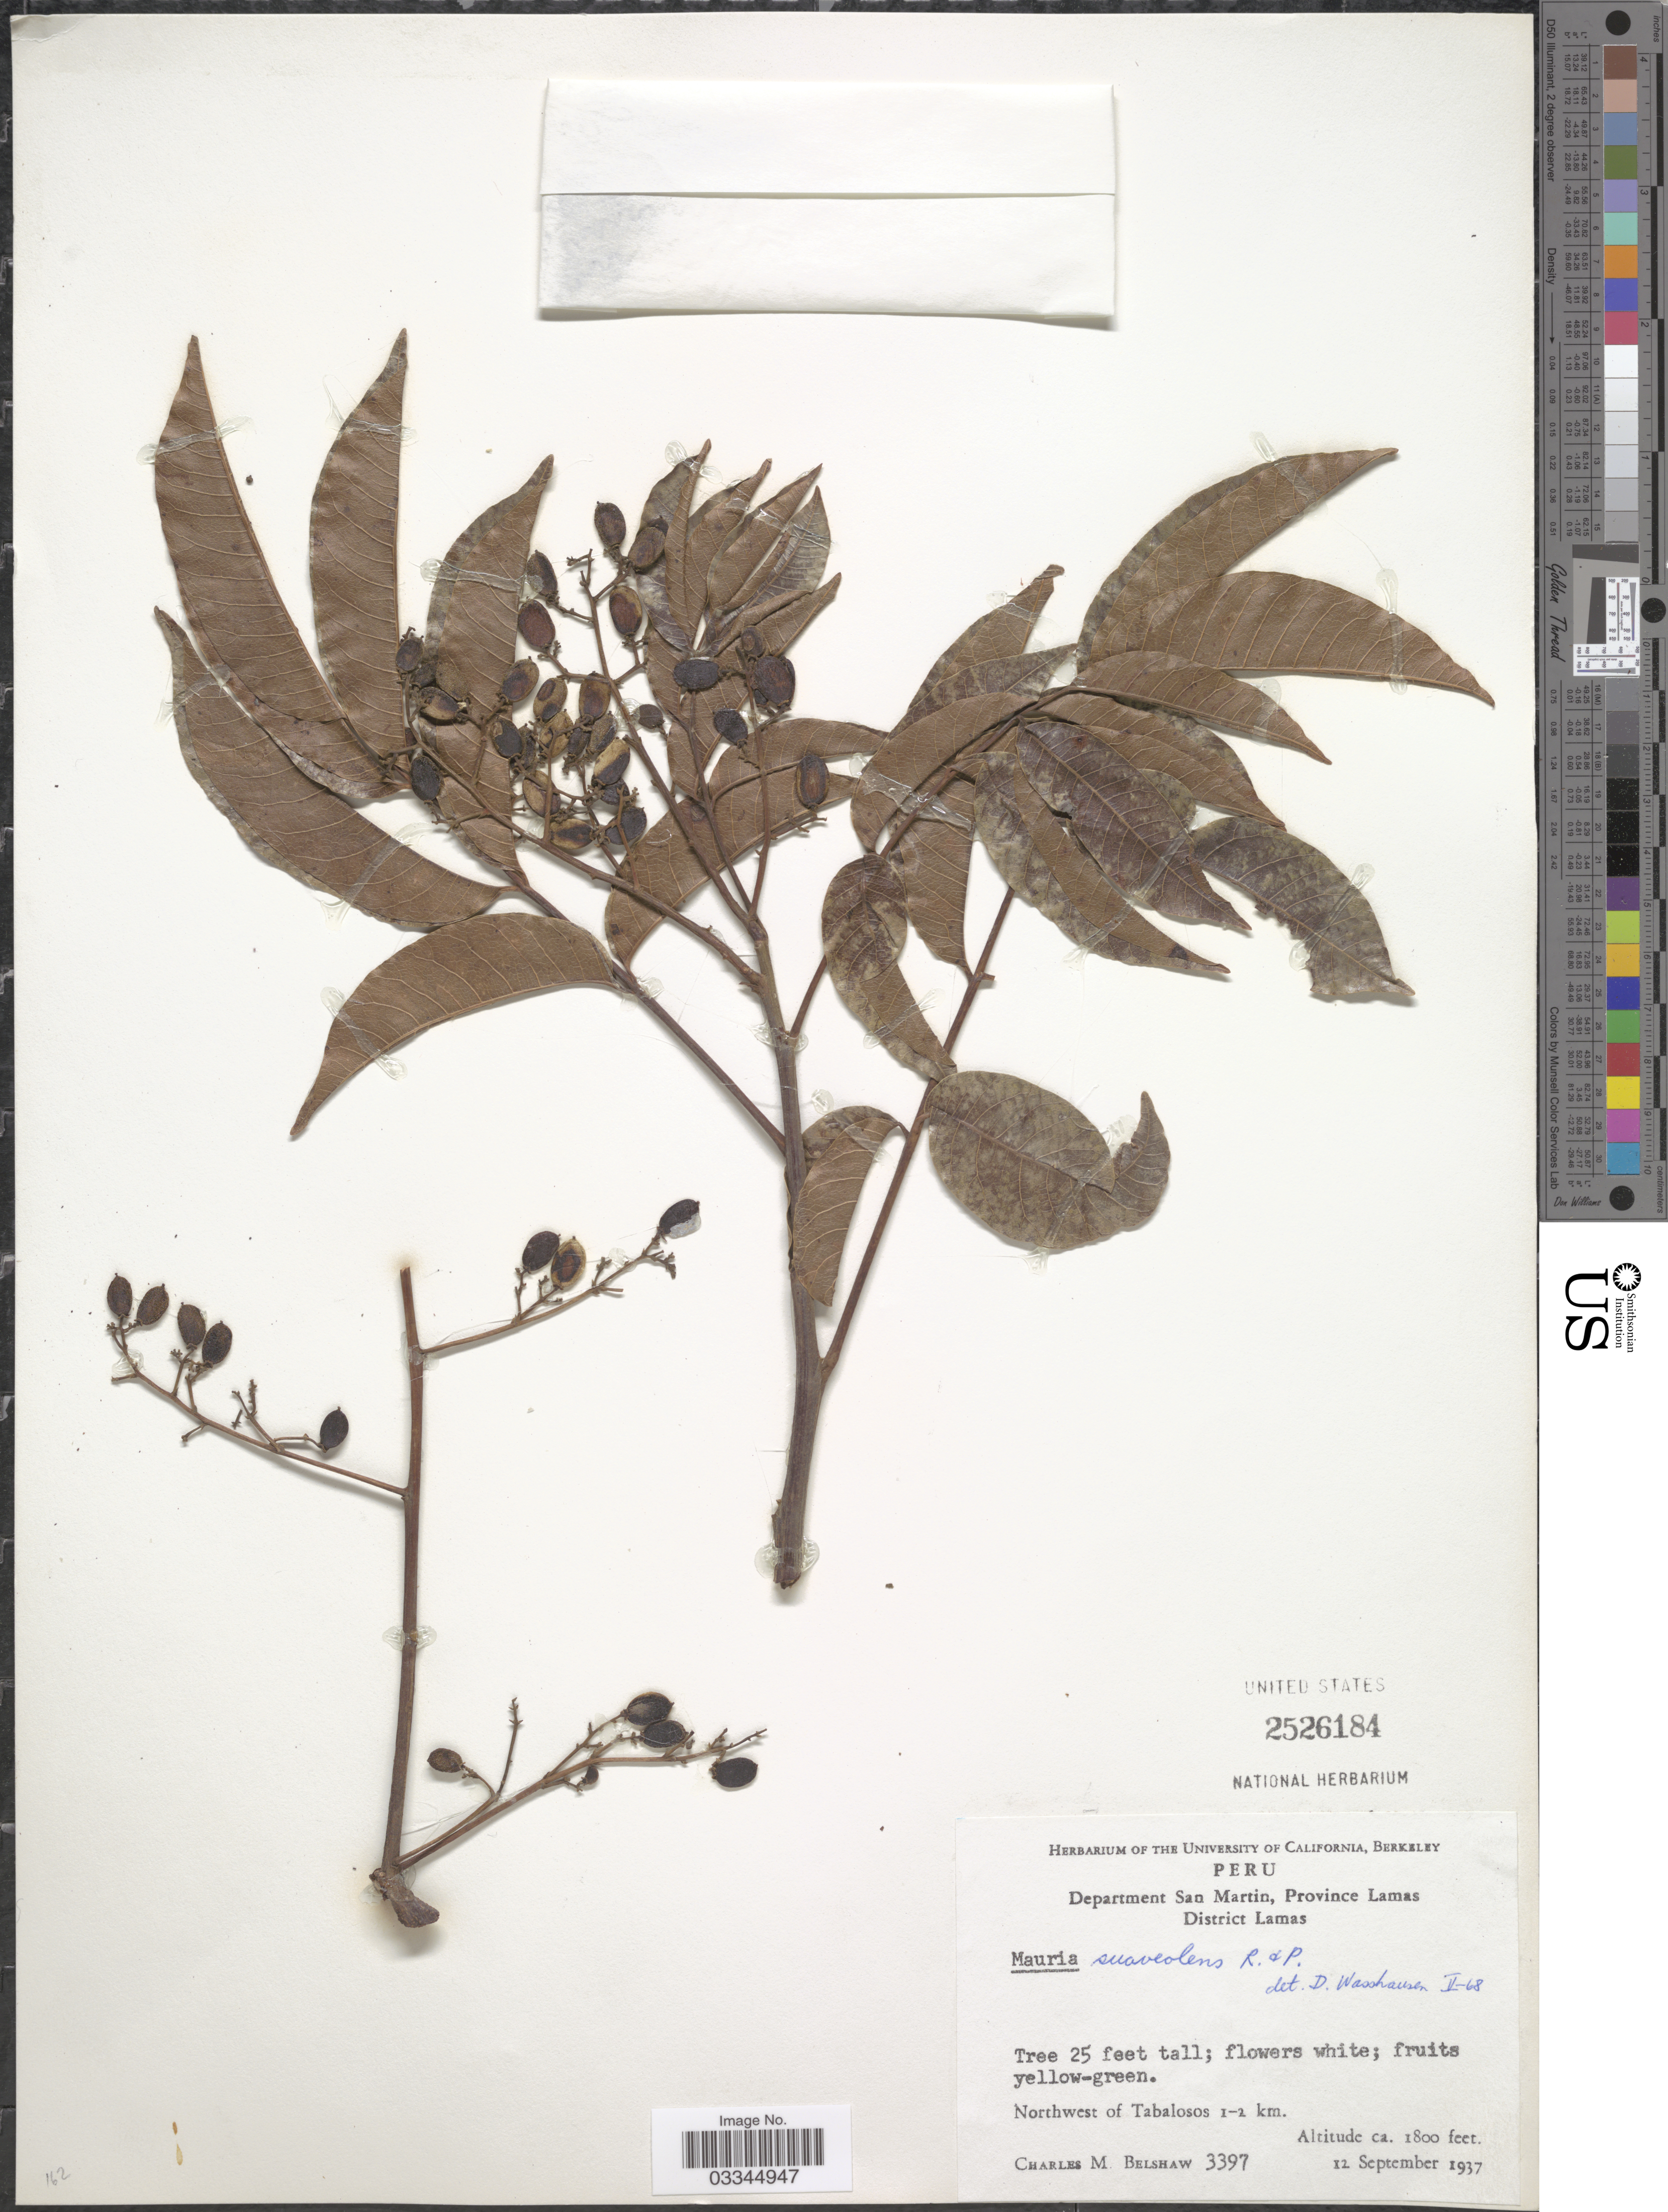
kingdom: Plantae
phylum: Tracheophyta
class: Magnoliopsida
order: Sapindales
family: Anacardiaceae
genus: Mauria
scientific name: Mauria suaveolens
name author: Poepp.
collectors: C. Shaw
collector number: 3397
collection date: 1937-09-12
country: Peru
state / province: San Martín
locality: Department San Martin, Province Lamas. District Lamas. Northwest of Tabalosos 1-2 km.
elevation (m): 549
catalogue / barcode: US 2526184